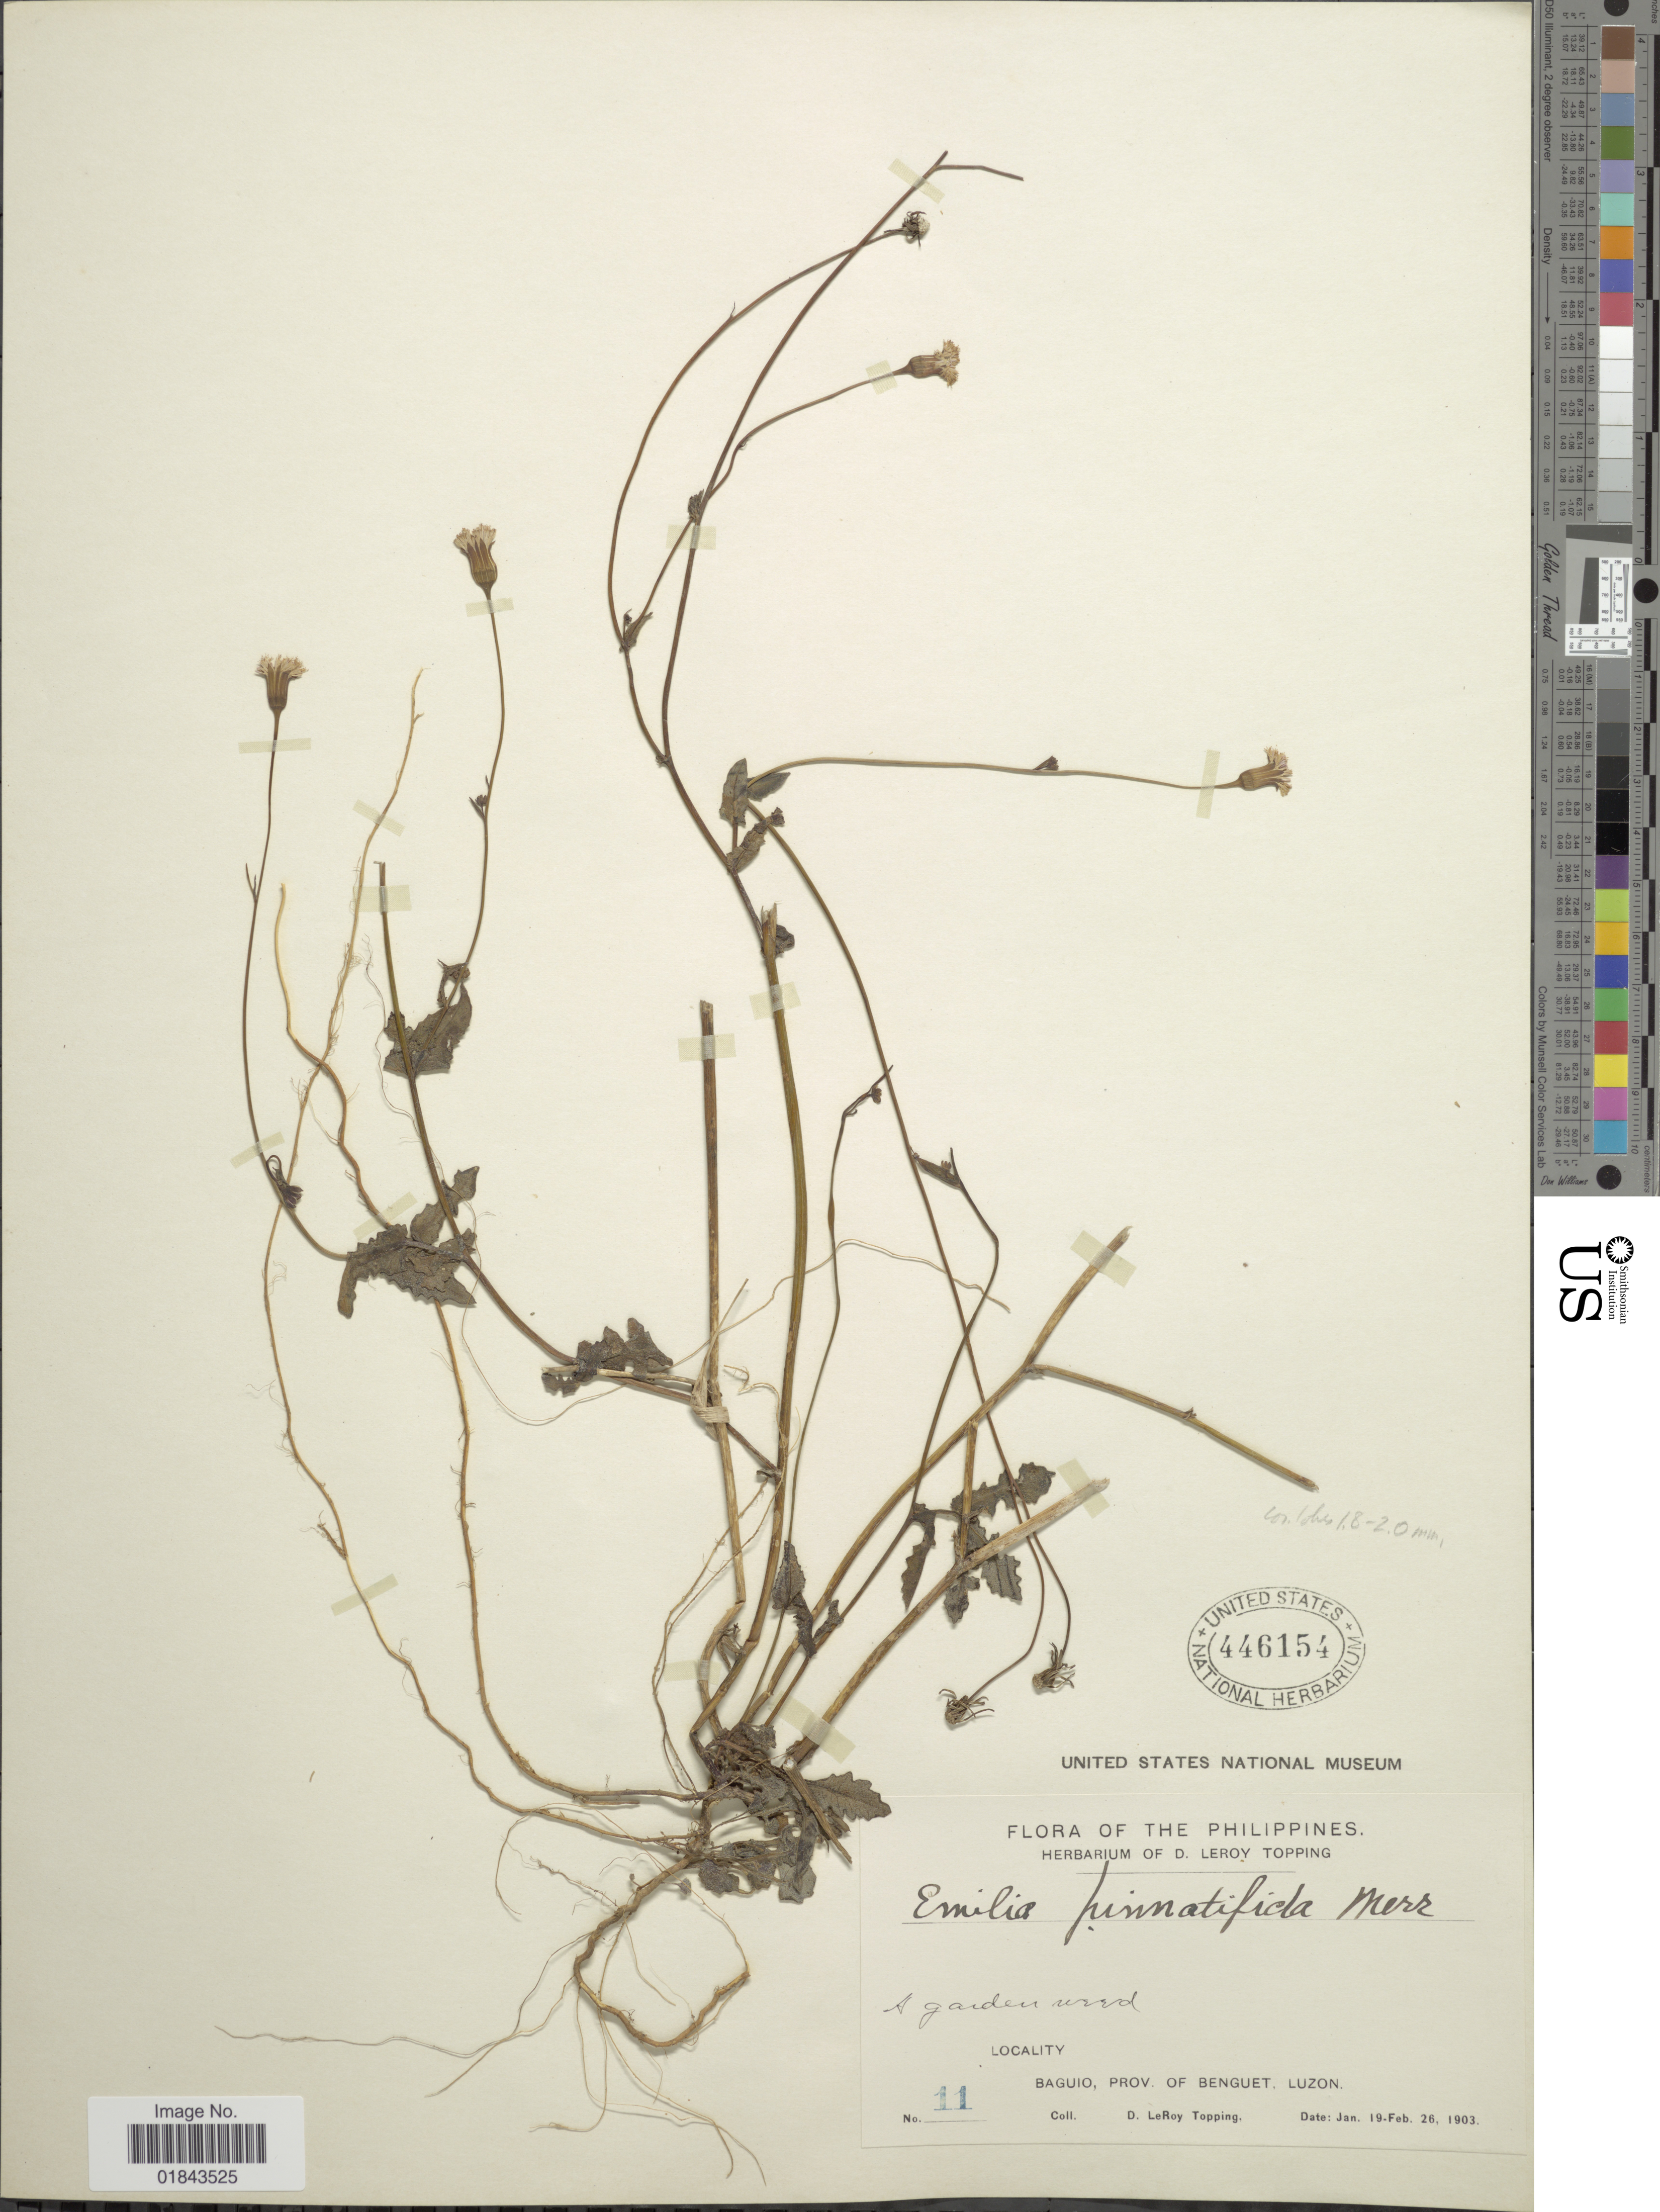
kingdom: Plantae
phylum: Tracheophyta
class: Magnoliopsida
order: Asterales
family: Asteraceae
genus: Emilia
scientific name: Emilia pinnatifida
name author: Merr.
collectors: D. L. Topping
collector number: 11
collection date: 1903-01-19/1903-02-26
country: Philippines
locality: Baguio, Prov. Of Benguet, Luzon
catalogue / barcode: US 446154